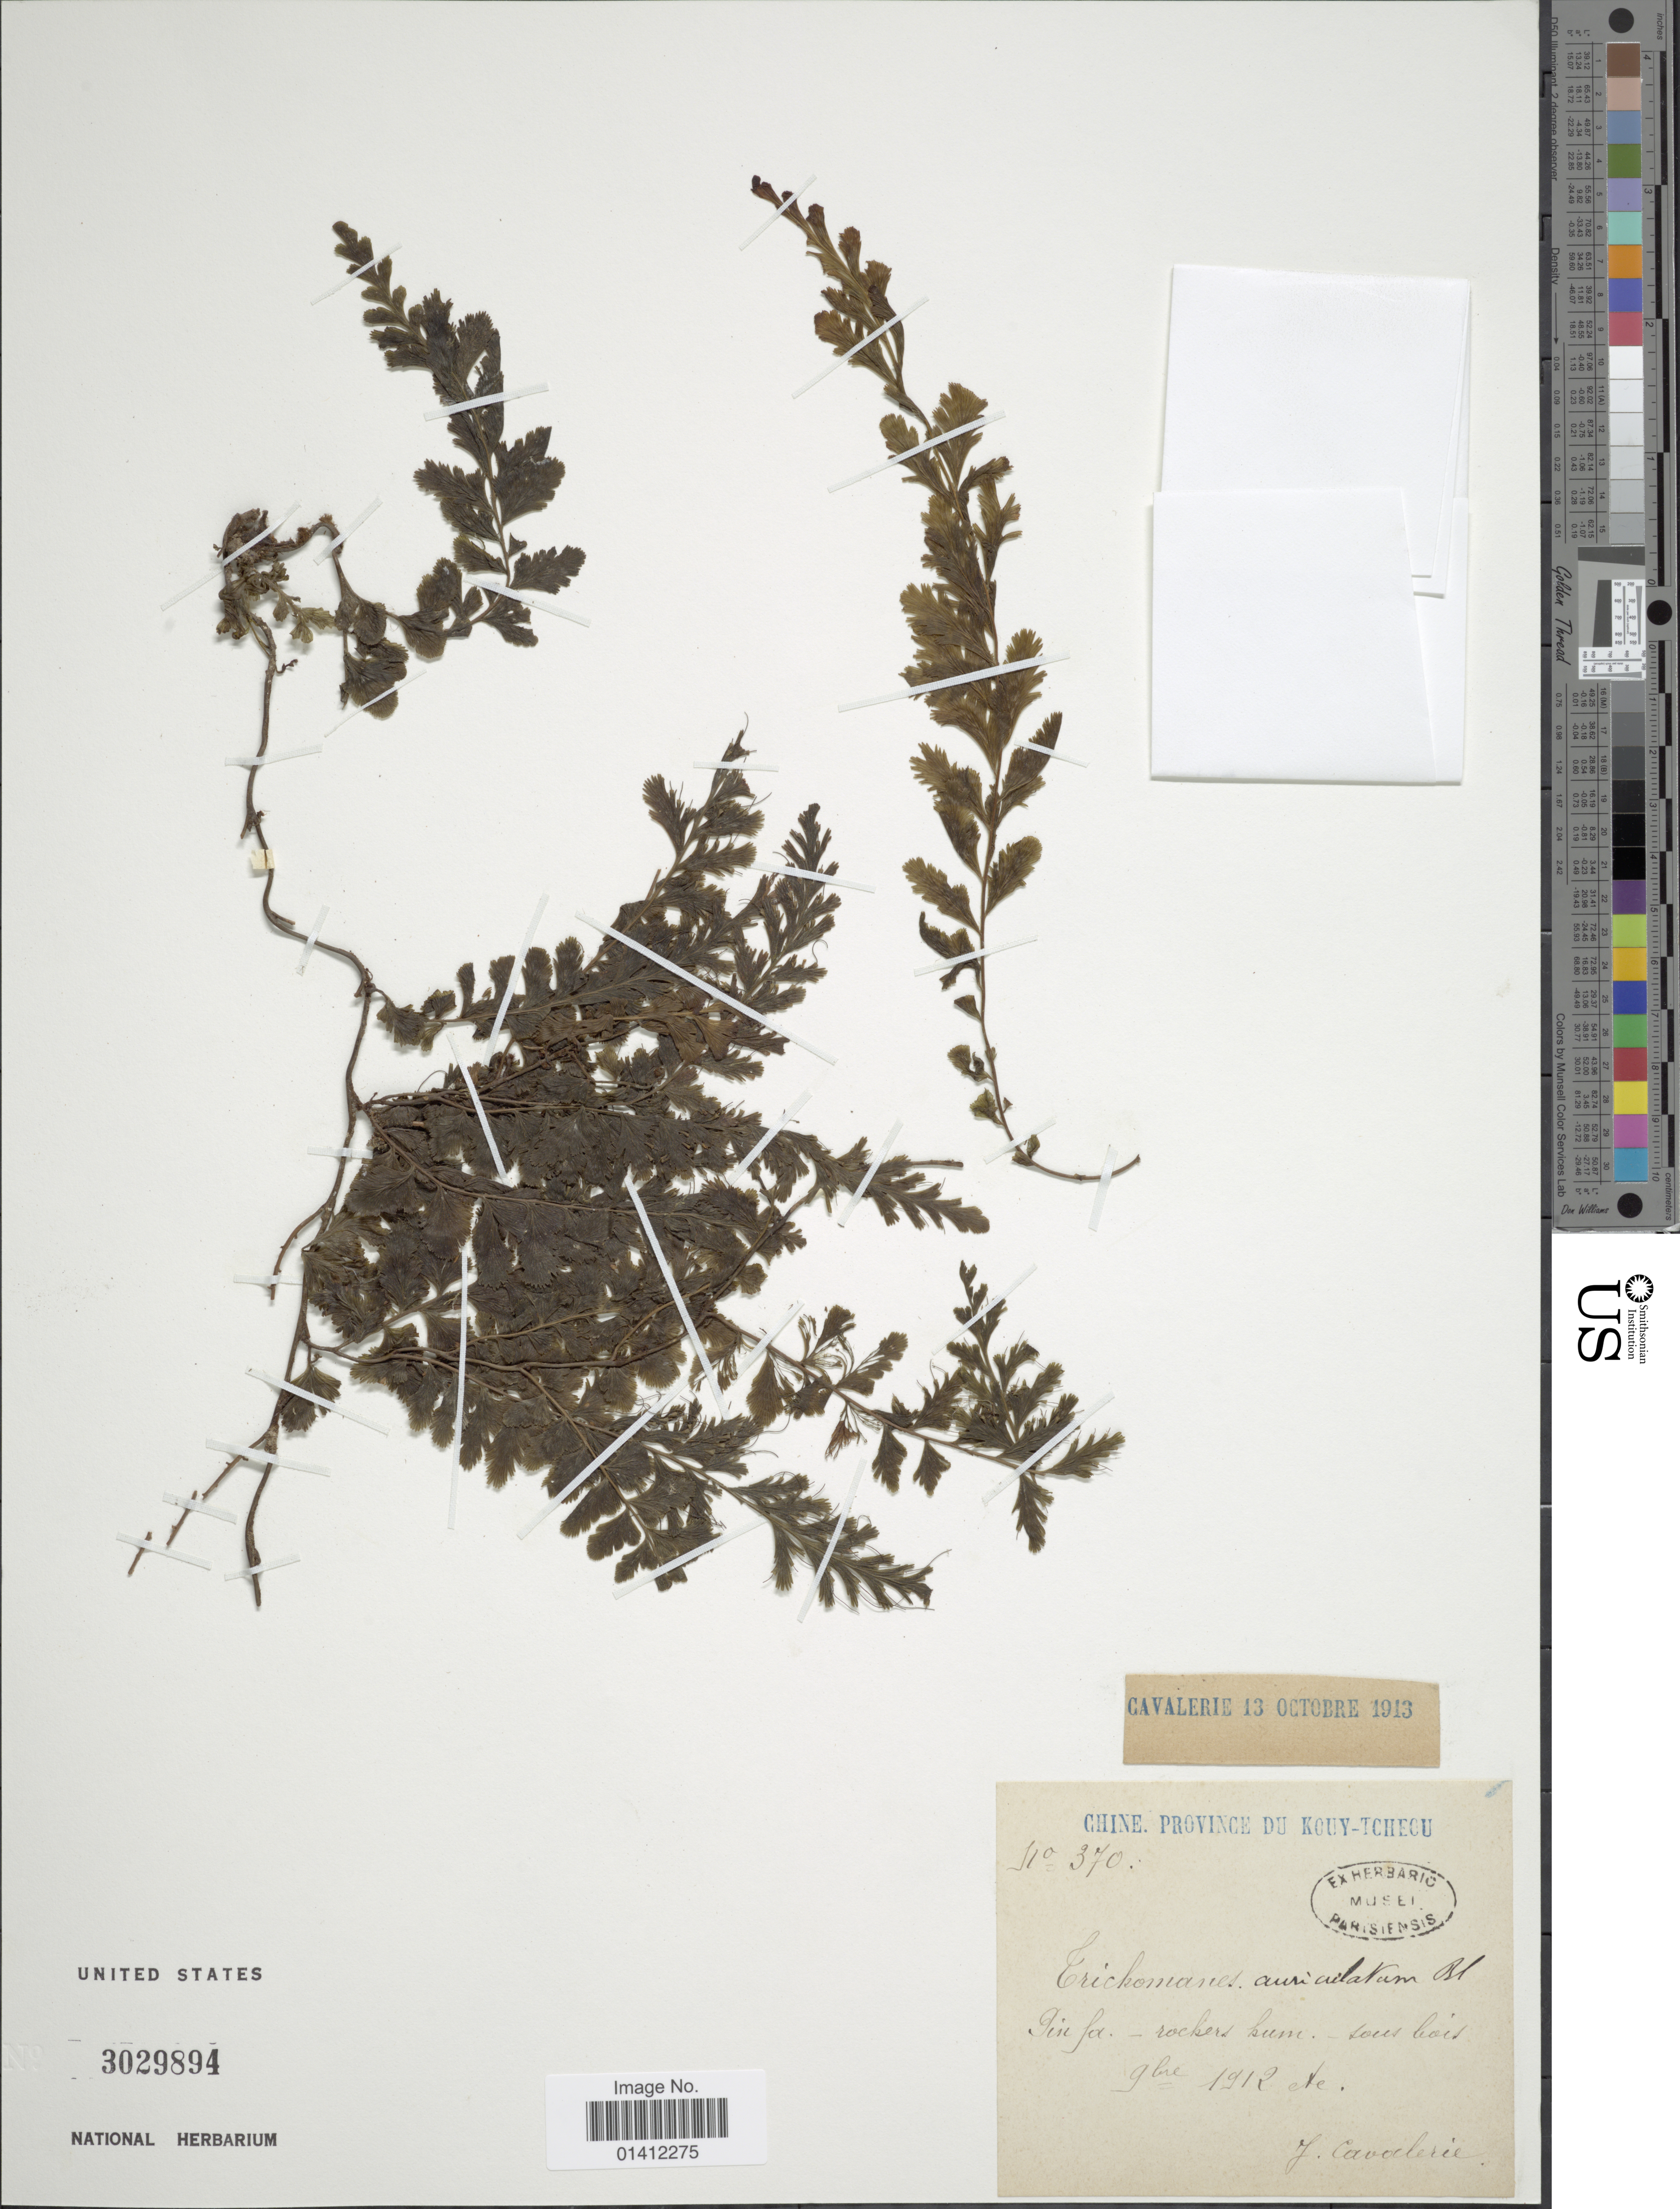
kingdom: Plantae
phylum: Tracheophyta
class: Polypodiopsida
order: Hymenophyllales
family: Hymenophyllaceae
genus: Vandenboschia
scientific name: Vandenboschia auriculata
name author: (Blume) Copel.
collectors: J. Cavalerie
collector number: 370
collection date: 1912-02-09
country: China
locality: Du Kouy-Tchecu. Pin fa - Rockers bum. lous bois [interpreted]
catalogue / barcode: US 3029894